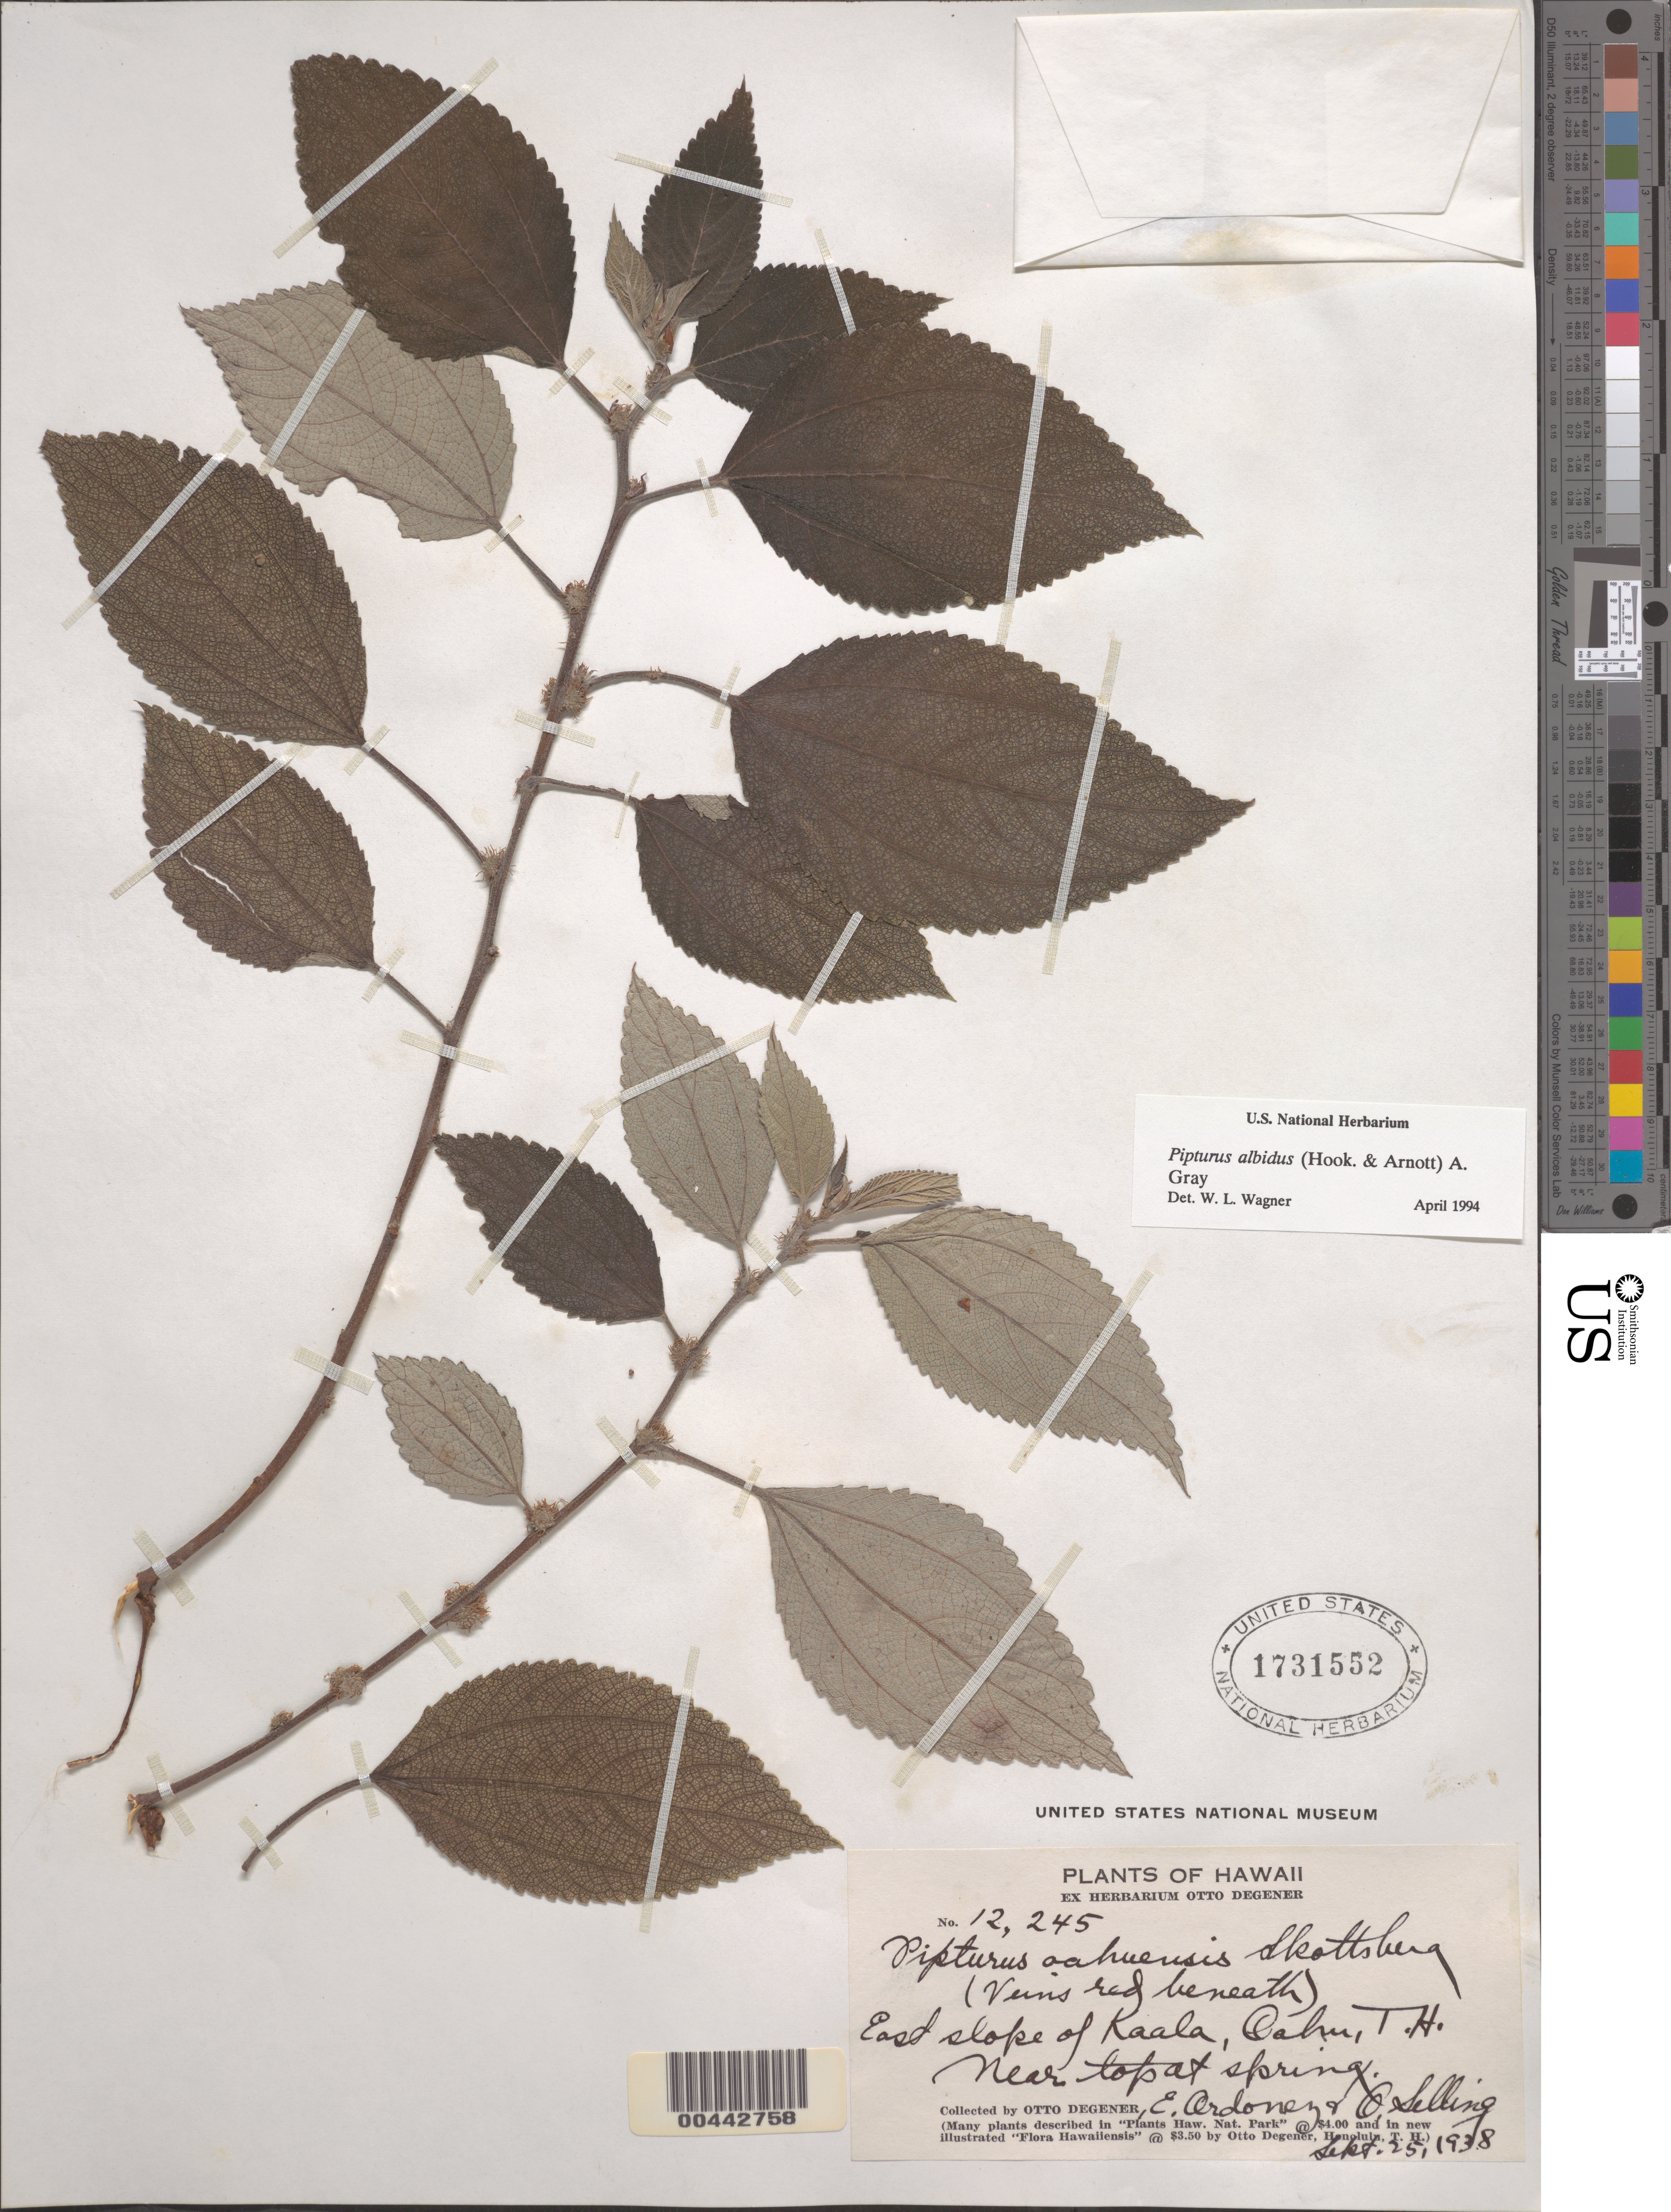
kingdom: Plantae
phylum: Tracheophyta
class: Magnoliopsida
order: Rosales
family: Urticaceae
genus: Pipturus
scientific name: Pipturus albidus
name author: (Hook. & Arn.) A. Gray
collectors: O. Degener, E. Ordonez & O. Selling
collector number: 12245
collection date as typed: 25 Sep 1938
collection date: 1938-09-25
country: United States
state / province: Hawaii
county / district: Honolulu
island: Oahu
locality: East slope of Kaala, near top at spring.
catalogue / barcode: US 1731552